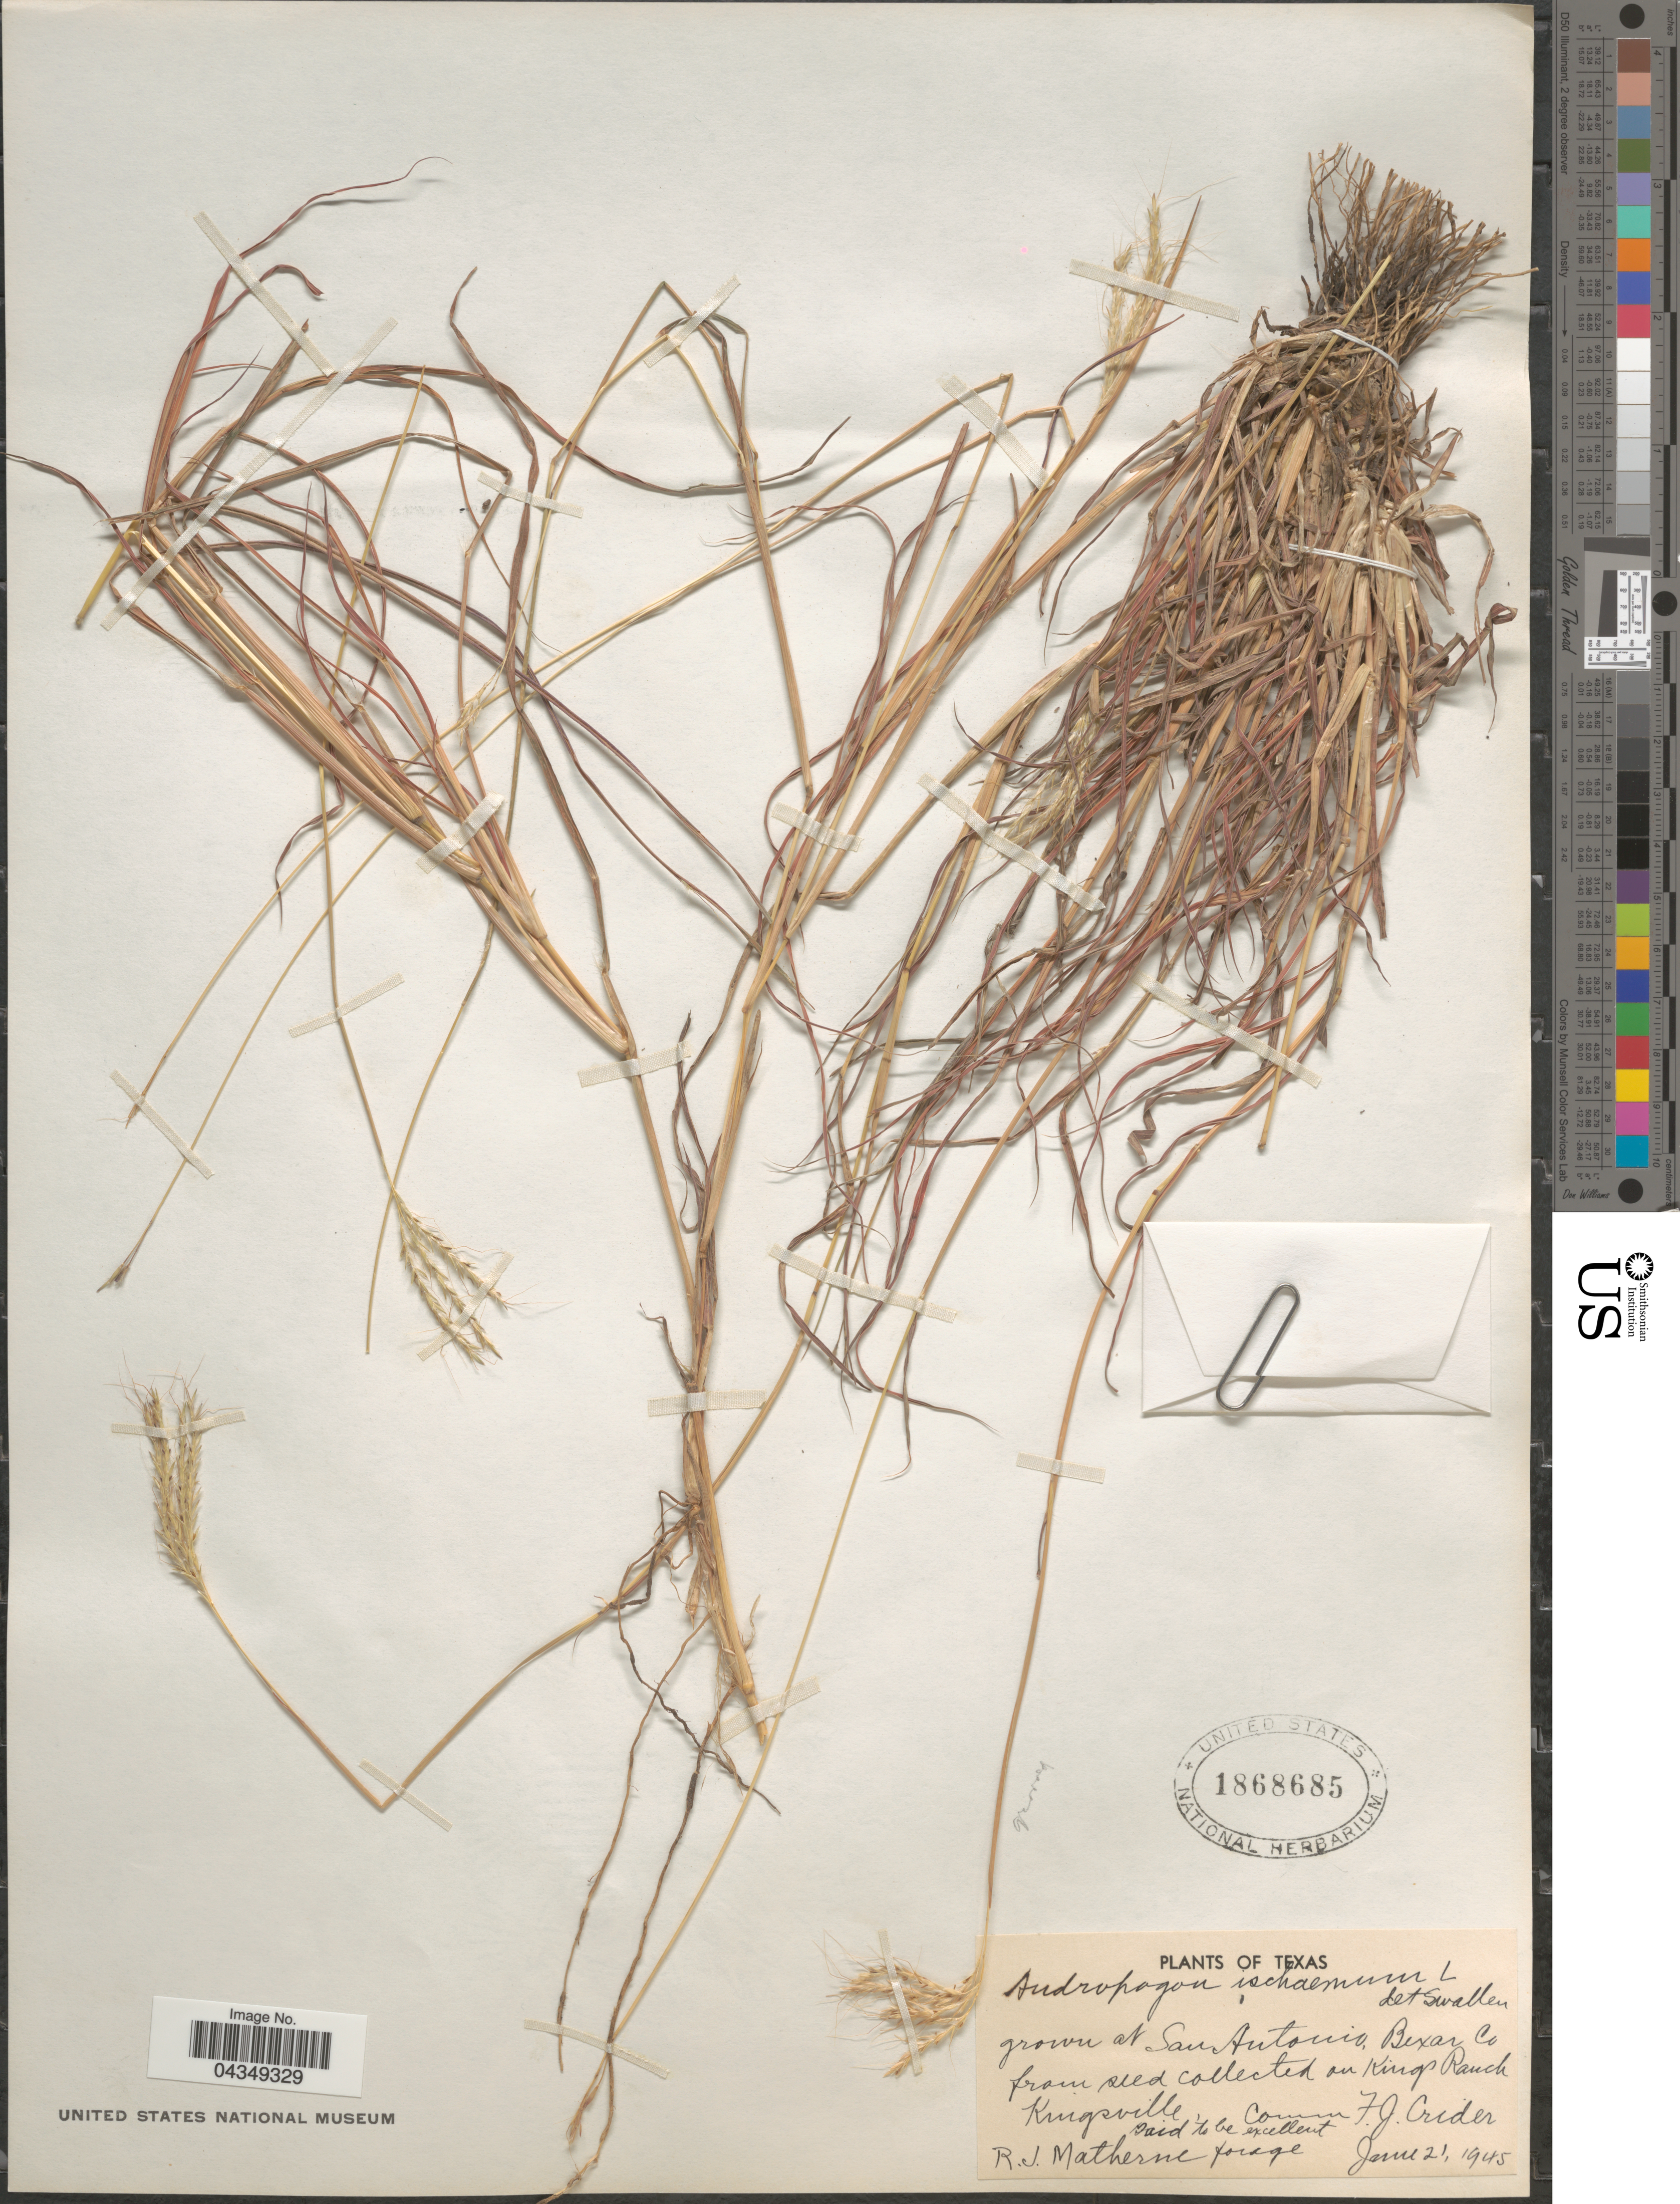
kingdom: Plantae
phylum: Tracheophyta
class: Liliopsida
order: Poales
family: Poaceae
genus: Bothriochloa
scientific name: Bothriochloa ischaemum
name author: (L.) Keng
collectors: R. Matherne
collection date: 1945-06-21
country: United States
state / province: Texas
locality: Grown at San Antonio, Bexas Co.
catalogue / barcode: US 1868685